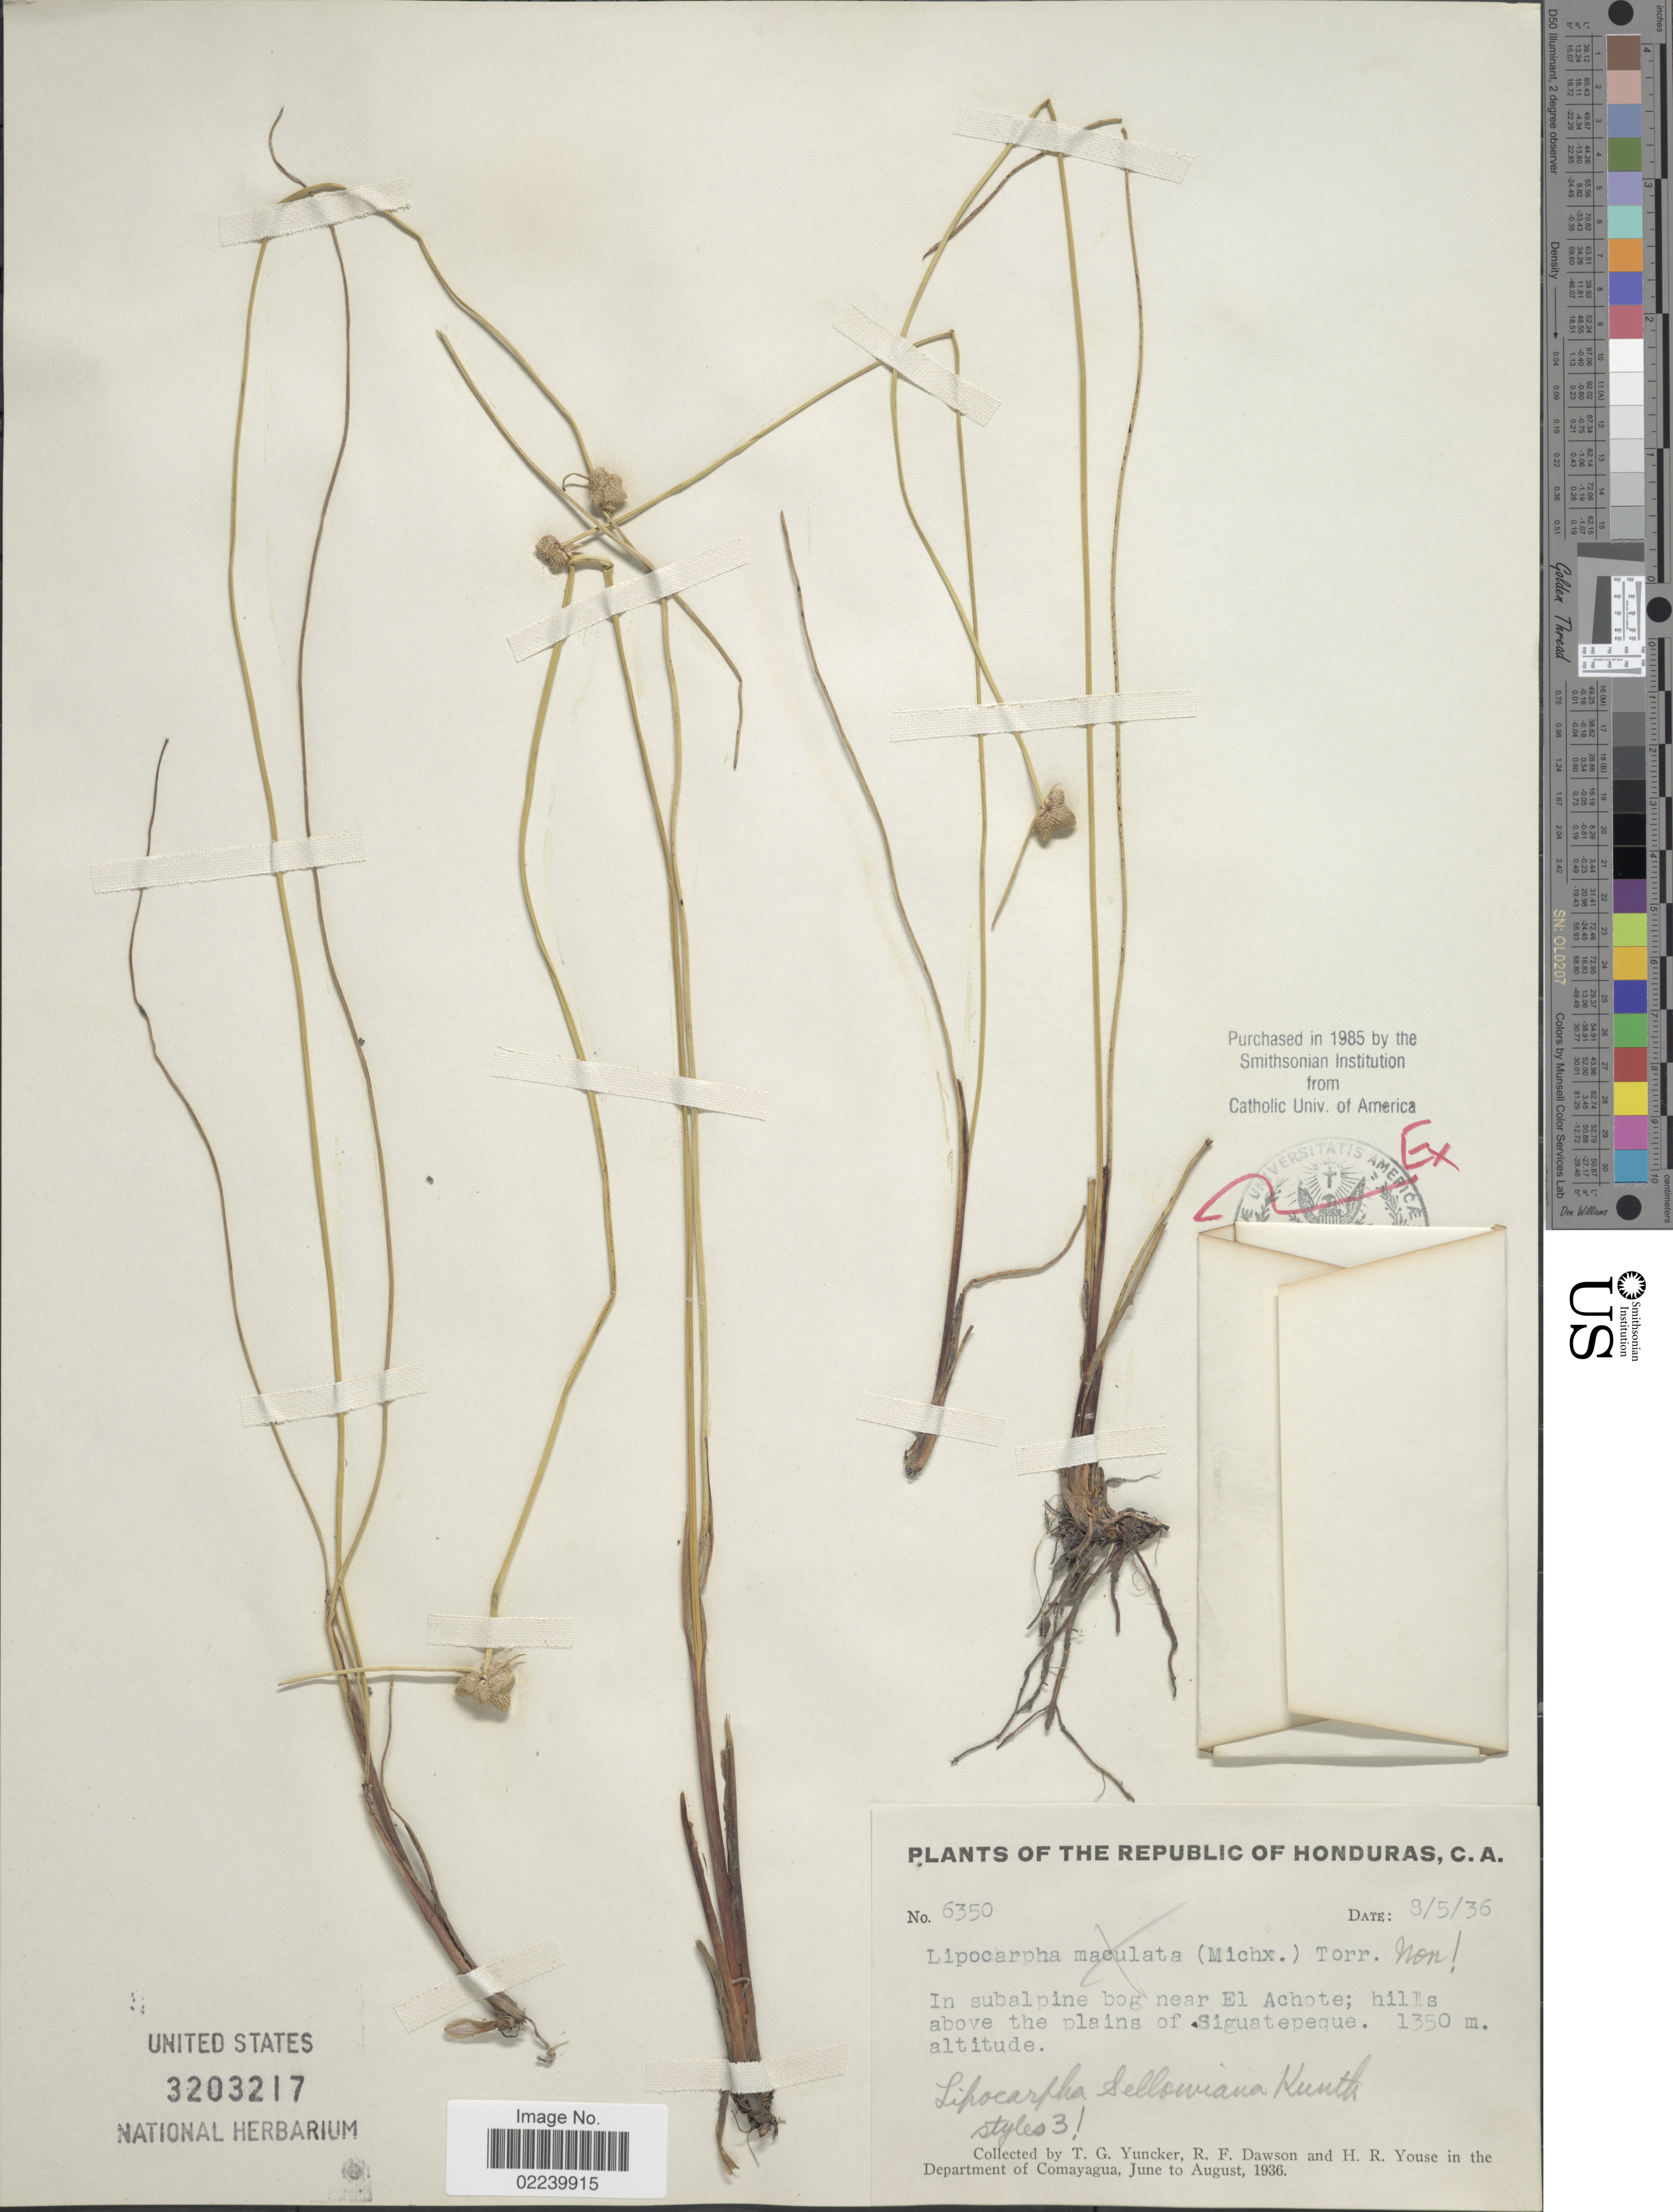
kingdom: Plantae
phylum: Tracheophyta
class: Liliopsida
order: Poales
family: Cyperaceae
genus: Cyperus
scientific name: Cyperus sellowianus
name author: (Kunth) T. Koyama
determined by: Strong, M. T., (US), Smithsonian Institution - National Museum of Natural History (UNITED STATES)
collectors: T. G. Yuncker, R. F. Dawson & H. Youse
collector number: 6350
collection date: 1936-05-08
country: Honduras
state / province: Comayagua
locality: In subalpine bog near El Achote; hills above the plains of Siguatepeque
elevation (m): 1350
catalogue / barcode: US 3203217